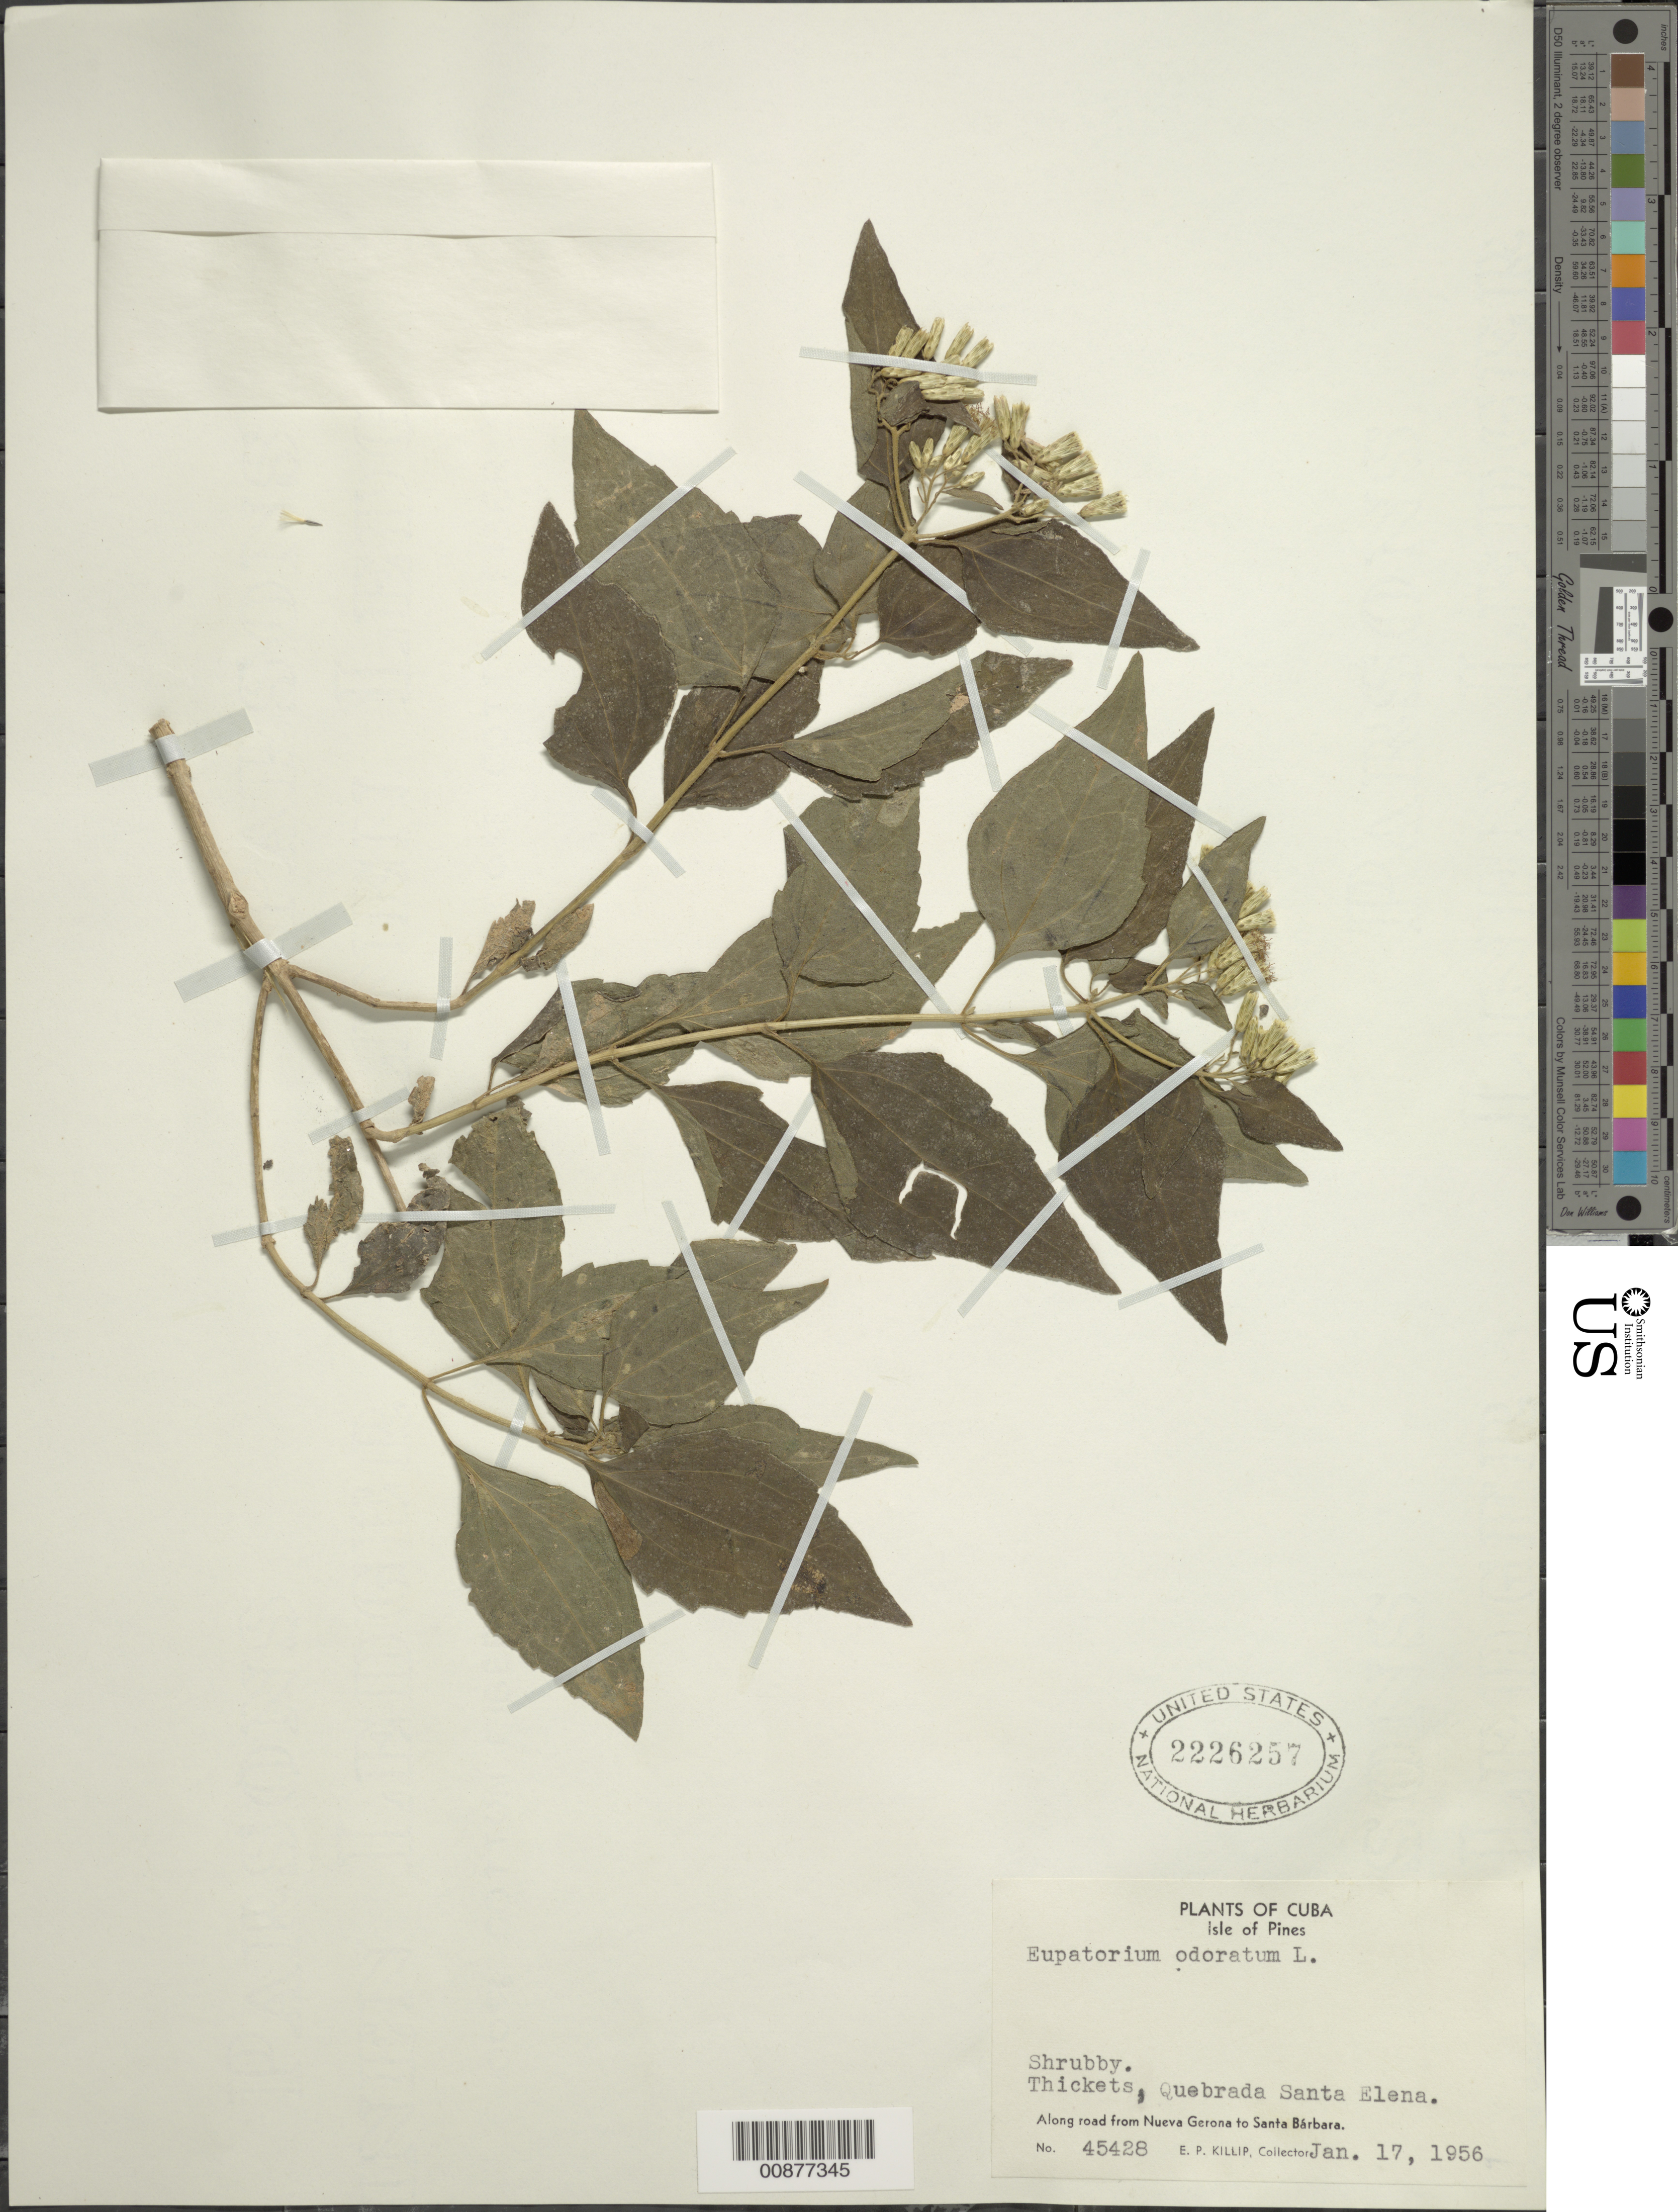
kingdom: Plantae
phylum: Tracheophyta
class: Magnoliopsida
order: Asterales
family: Asteraceae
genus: Chromolaena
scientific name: Chromolaena odorata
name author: (L.) R.M. King & H. Rob.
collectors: E. P. Killip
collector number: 45428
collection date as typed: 17 Jan 1956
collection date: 1956-01-17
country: Cuba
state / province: Isla de La Juventud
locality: Quebrada Santa Elena. Road from Nueva Gerona to Santa Bárbara.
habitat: Thickets along road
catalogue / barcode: US 2226257